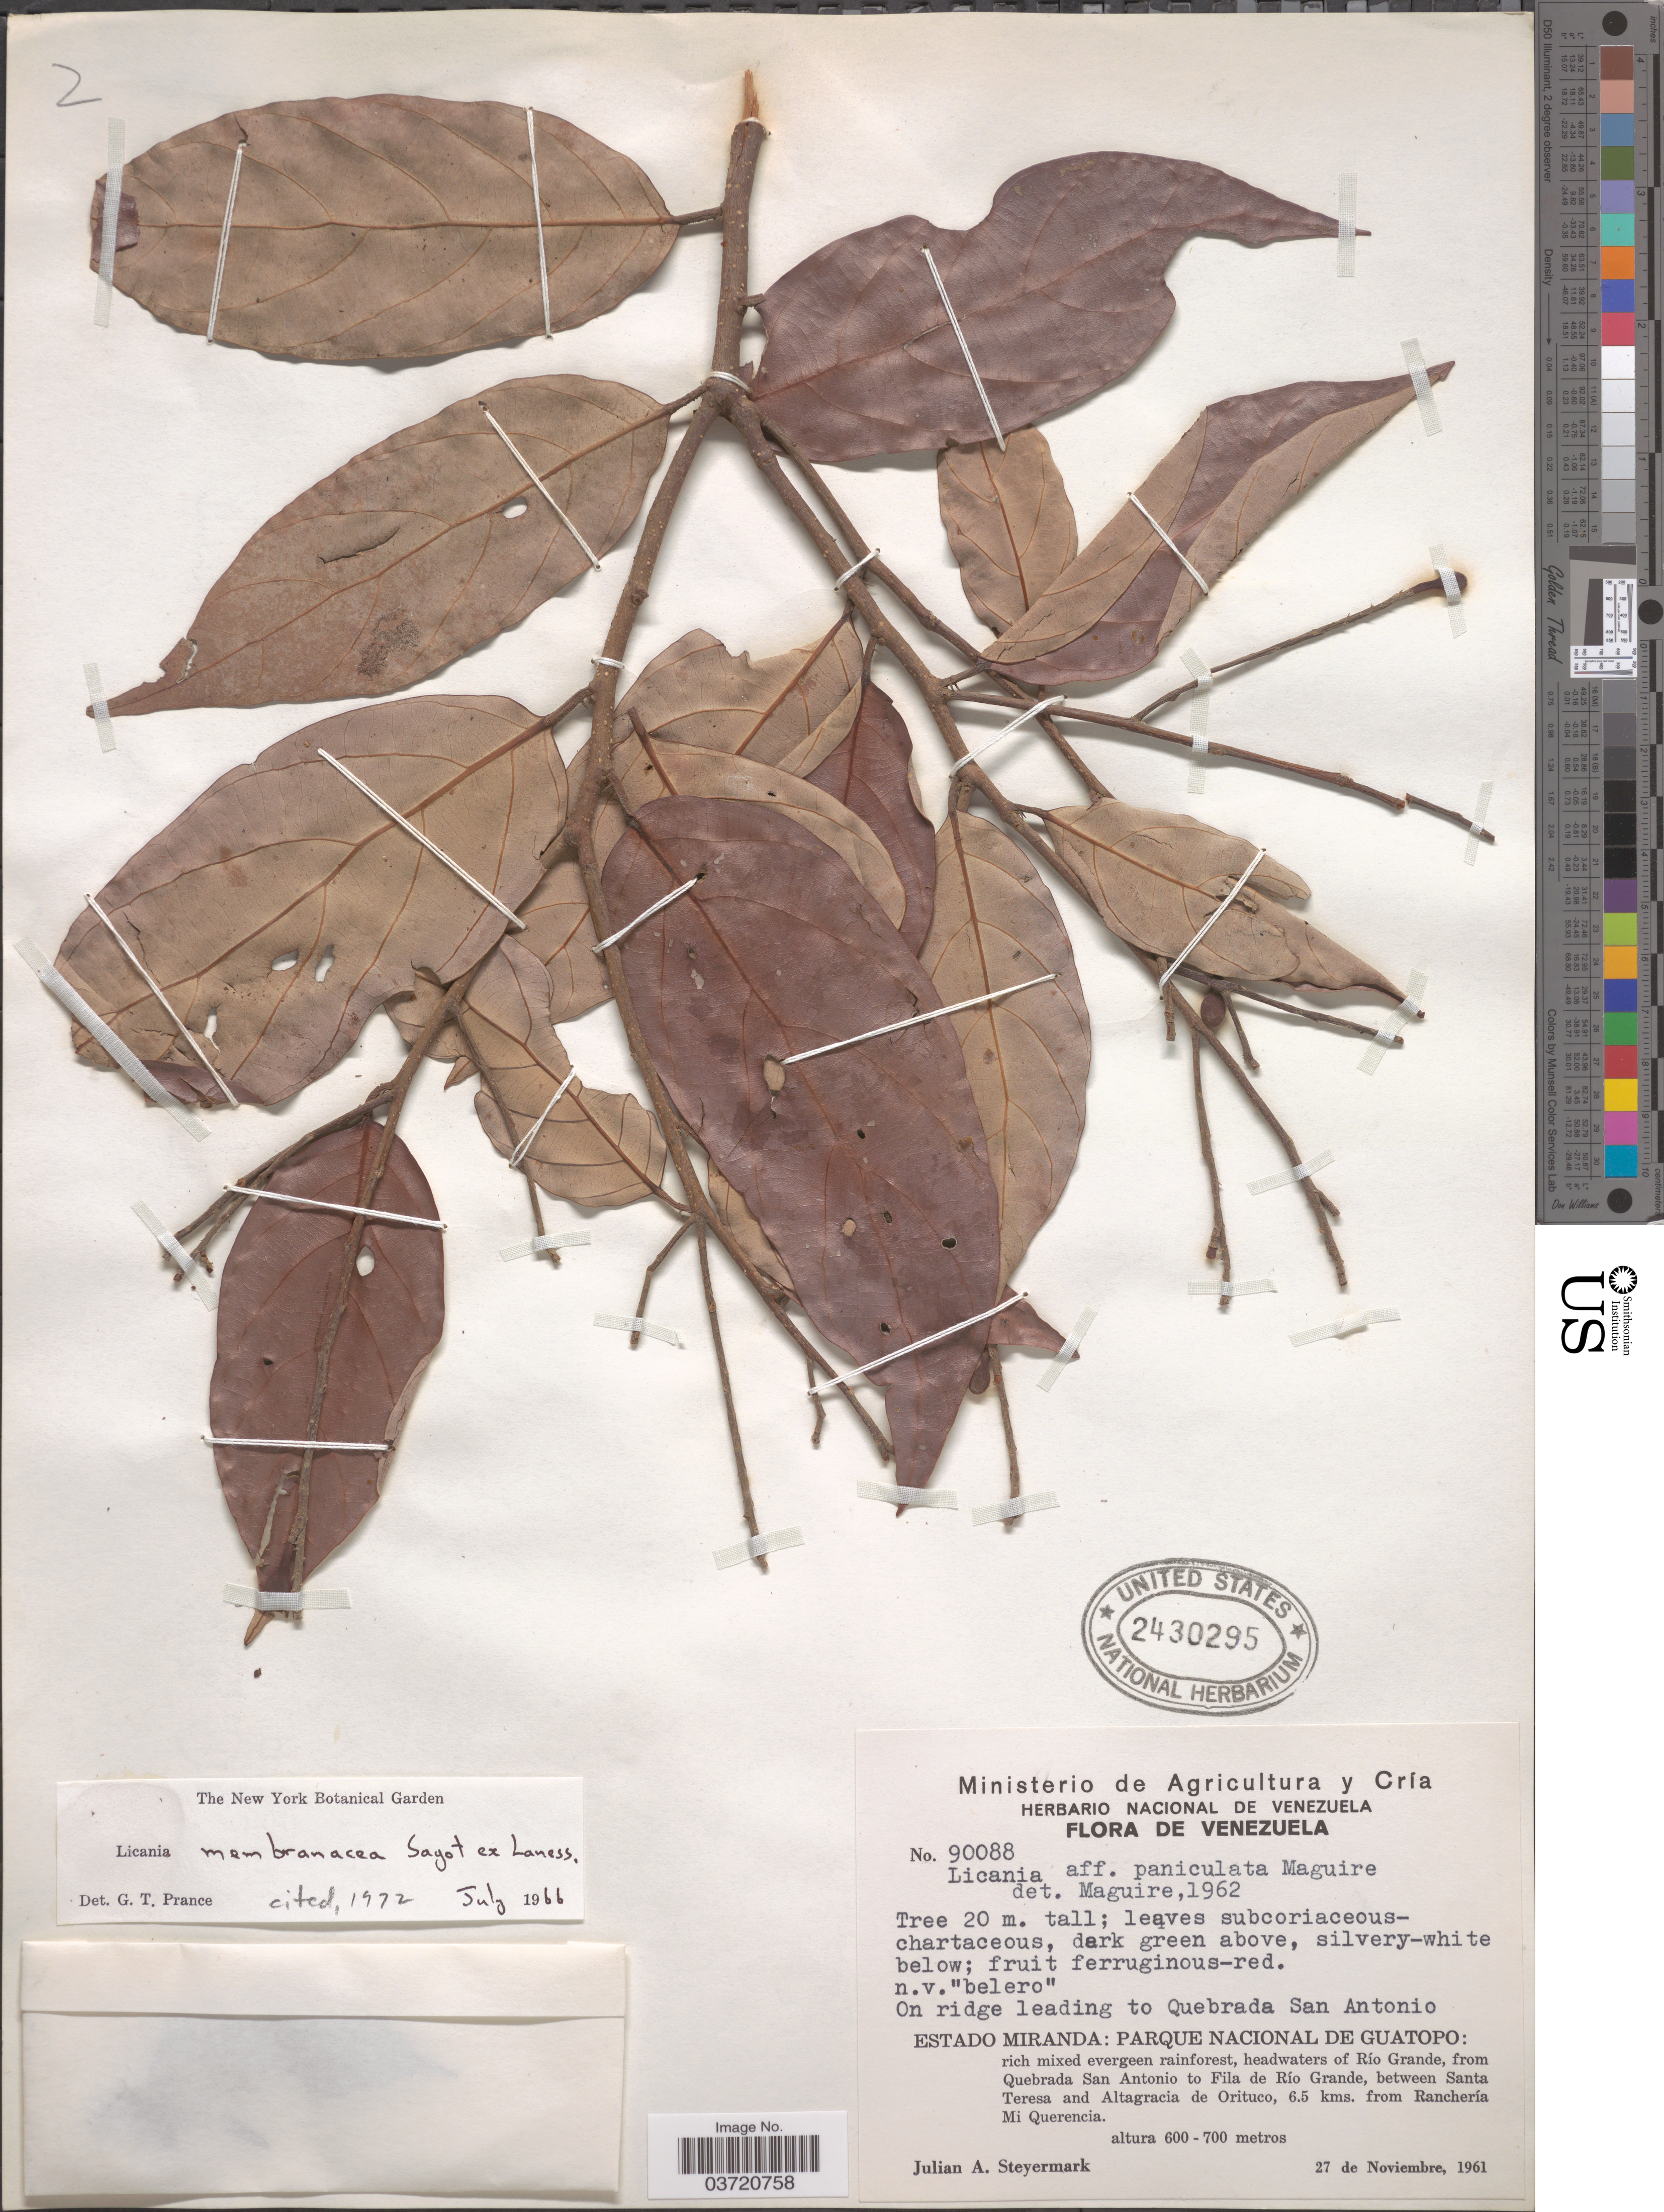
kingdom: Plantae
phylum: Tracheophyta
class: Magnoliopsida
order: Malpighiales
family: Chrysobalanaceae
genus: Licania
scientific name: Licania membranacea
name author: Sagot ex Laness.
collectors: J. Steyermark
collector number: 90088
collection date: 1961-11-27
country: Venezuela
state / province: Miranda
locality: On ridge leading to Quebrada San Antonio. Parque Nacional de Guatopo: Rich mixed rainforest, headwaters of Río Grande, from Quebrada San Antoinio to Fila de Río Grande, between Santa Teresa and Altagracia de Orituco, 6.5 kms. from Ranchería Mi Querencia.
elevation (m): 600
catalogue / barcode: US 2430295